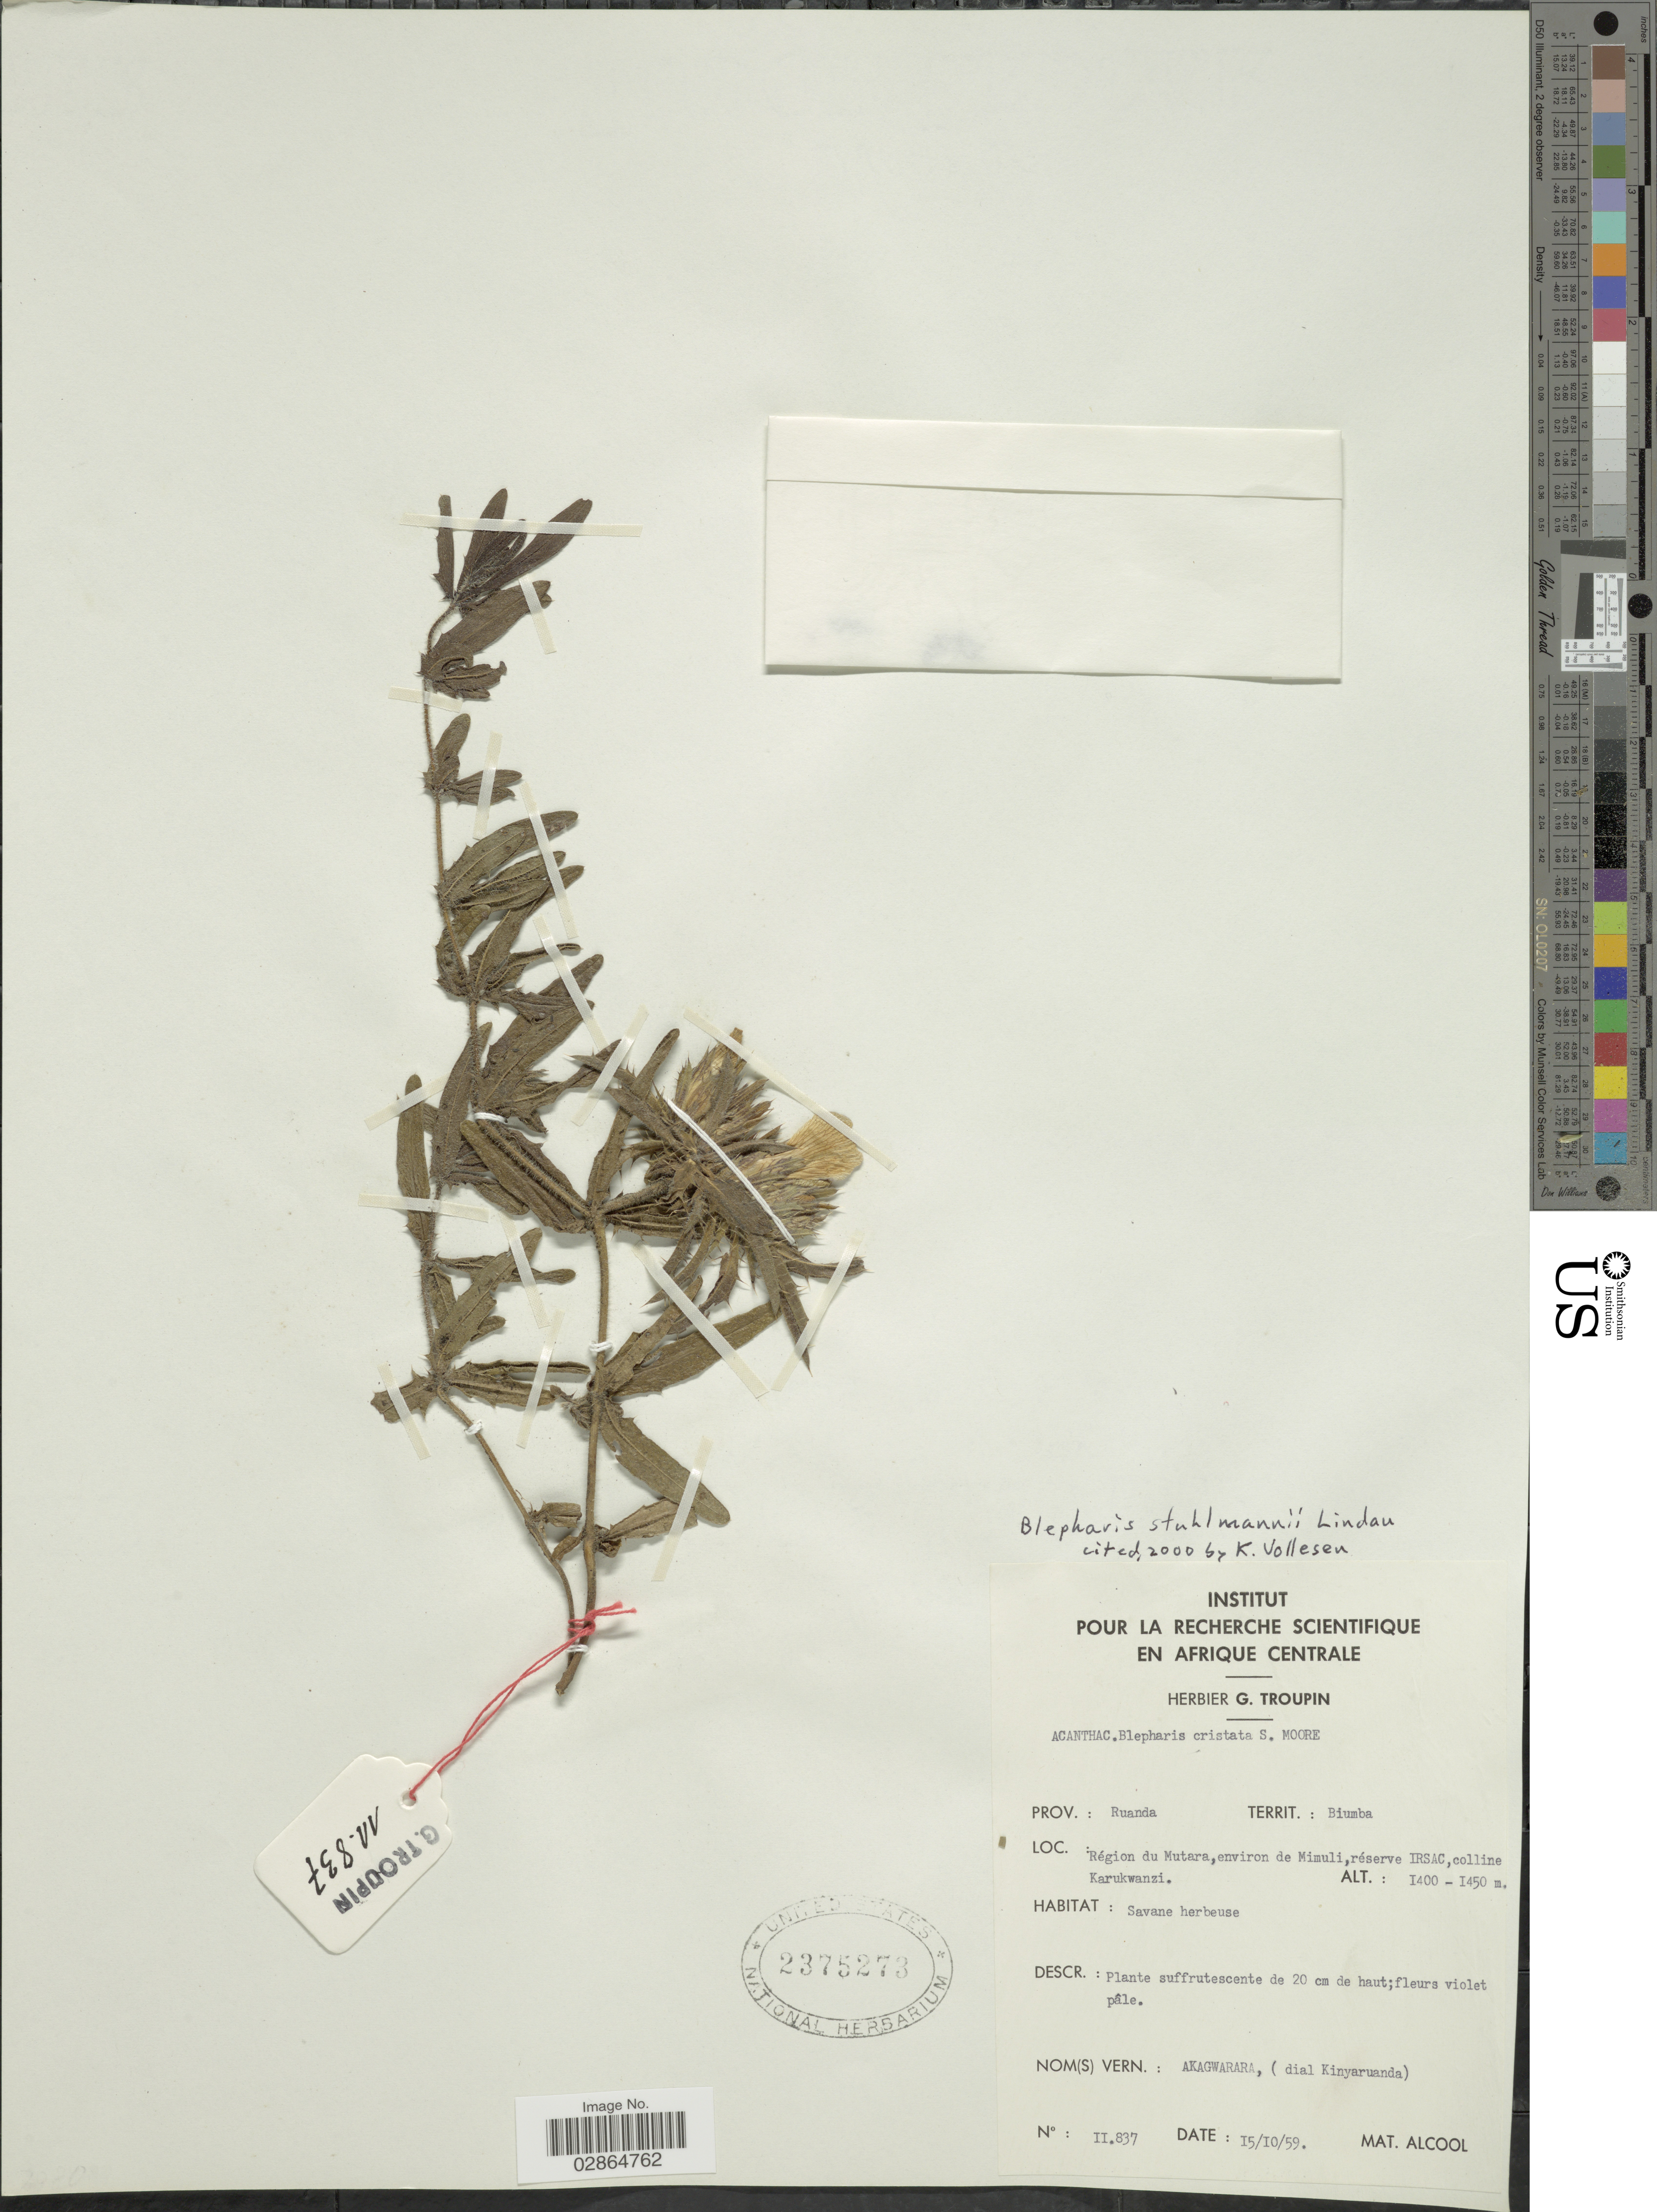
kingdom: Plantae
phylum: Tracheophyta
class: Magnoliopsida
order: Lamiales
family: Acanthaceae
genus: Blepharis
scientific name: Blepharis stuhlmannii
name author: Lindau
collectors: ex herb. G. Troupin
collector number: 11837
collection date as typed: Transcribed d/m/y: 15/10/59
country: Rwanda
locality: Prov. Ruanda, Territ.: Biumba, Région du Mutara, environ de Mimuli, réserve IRSAC, colline Karukwanzi.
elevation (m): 1400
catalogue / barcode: US 2375273